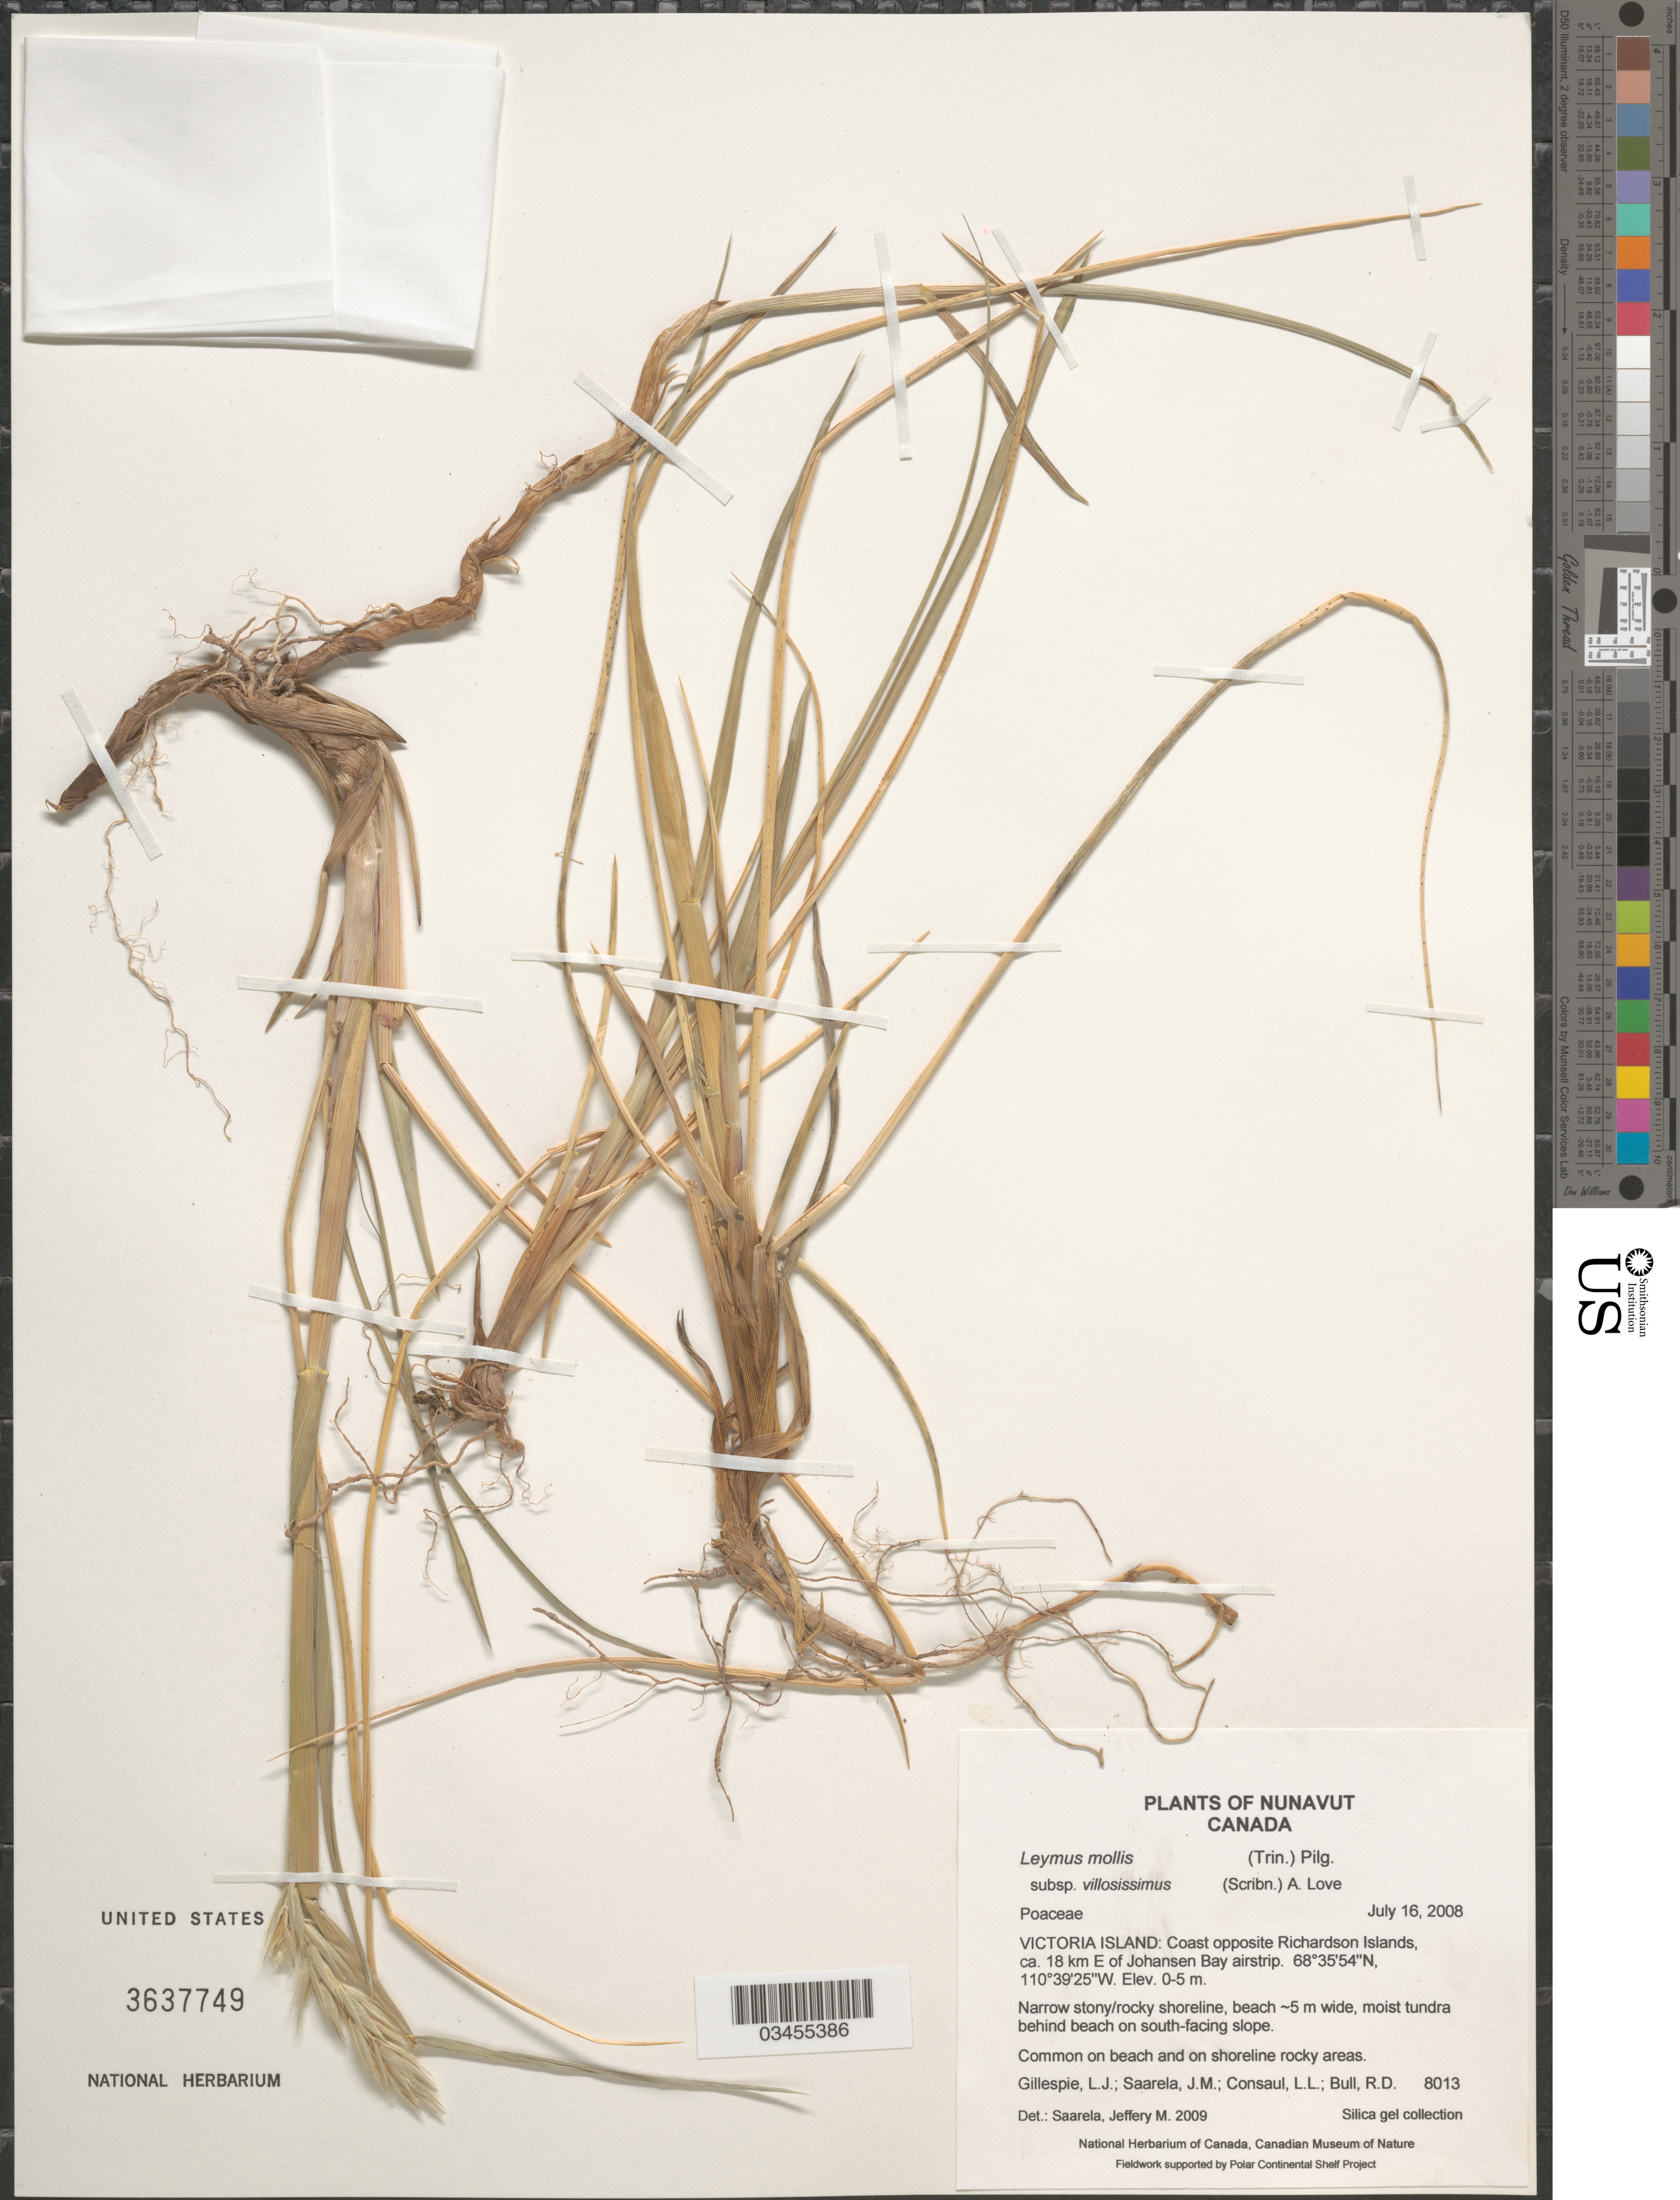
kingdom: Plantae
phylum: Tracheophyta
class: Liliopsida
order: Poales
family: Poaceae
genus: Leymus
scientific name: Leymus mollis subsp. villosissimus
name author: (Scribn.) Á. Löve & D. Löve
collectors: L. Gillespie, J. Saarela, L. Consaul & R. Bull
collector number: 8013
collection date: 2008-07-16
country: Canada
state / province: Nunavut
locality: Victoria Island: Coast opposite Richardson Islands, ca. 18 km E of Johansen Bay airstrip.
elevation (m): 0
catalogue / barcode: US 3637749